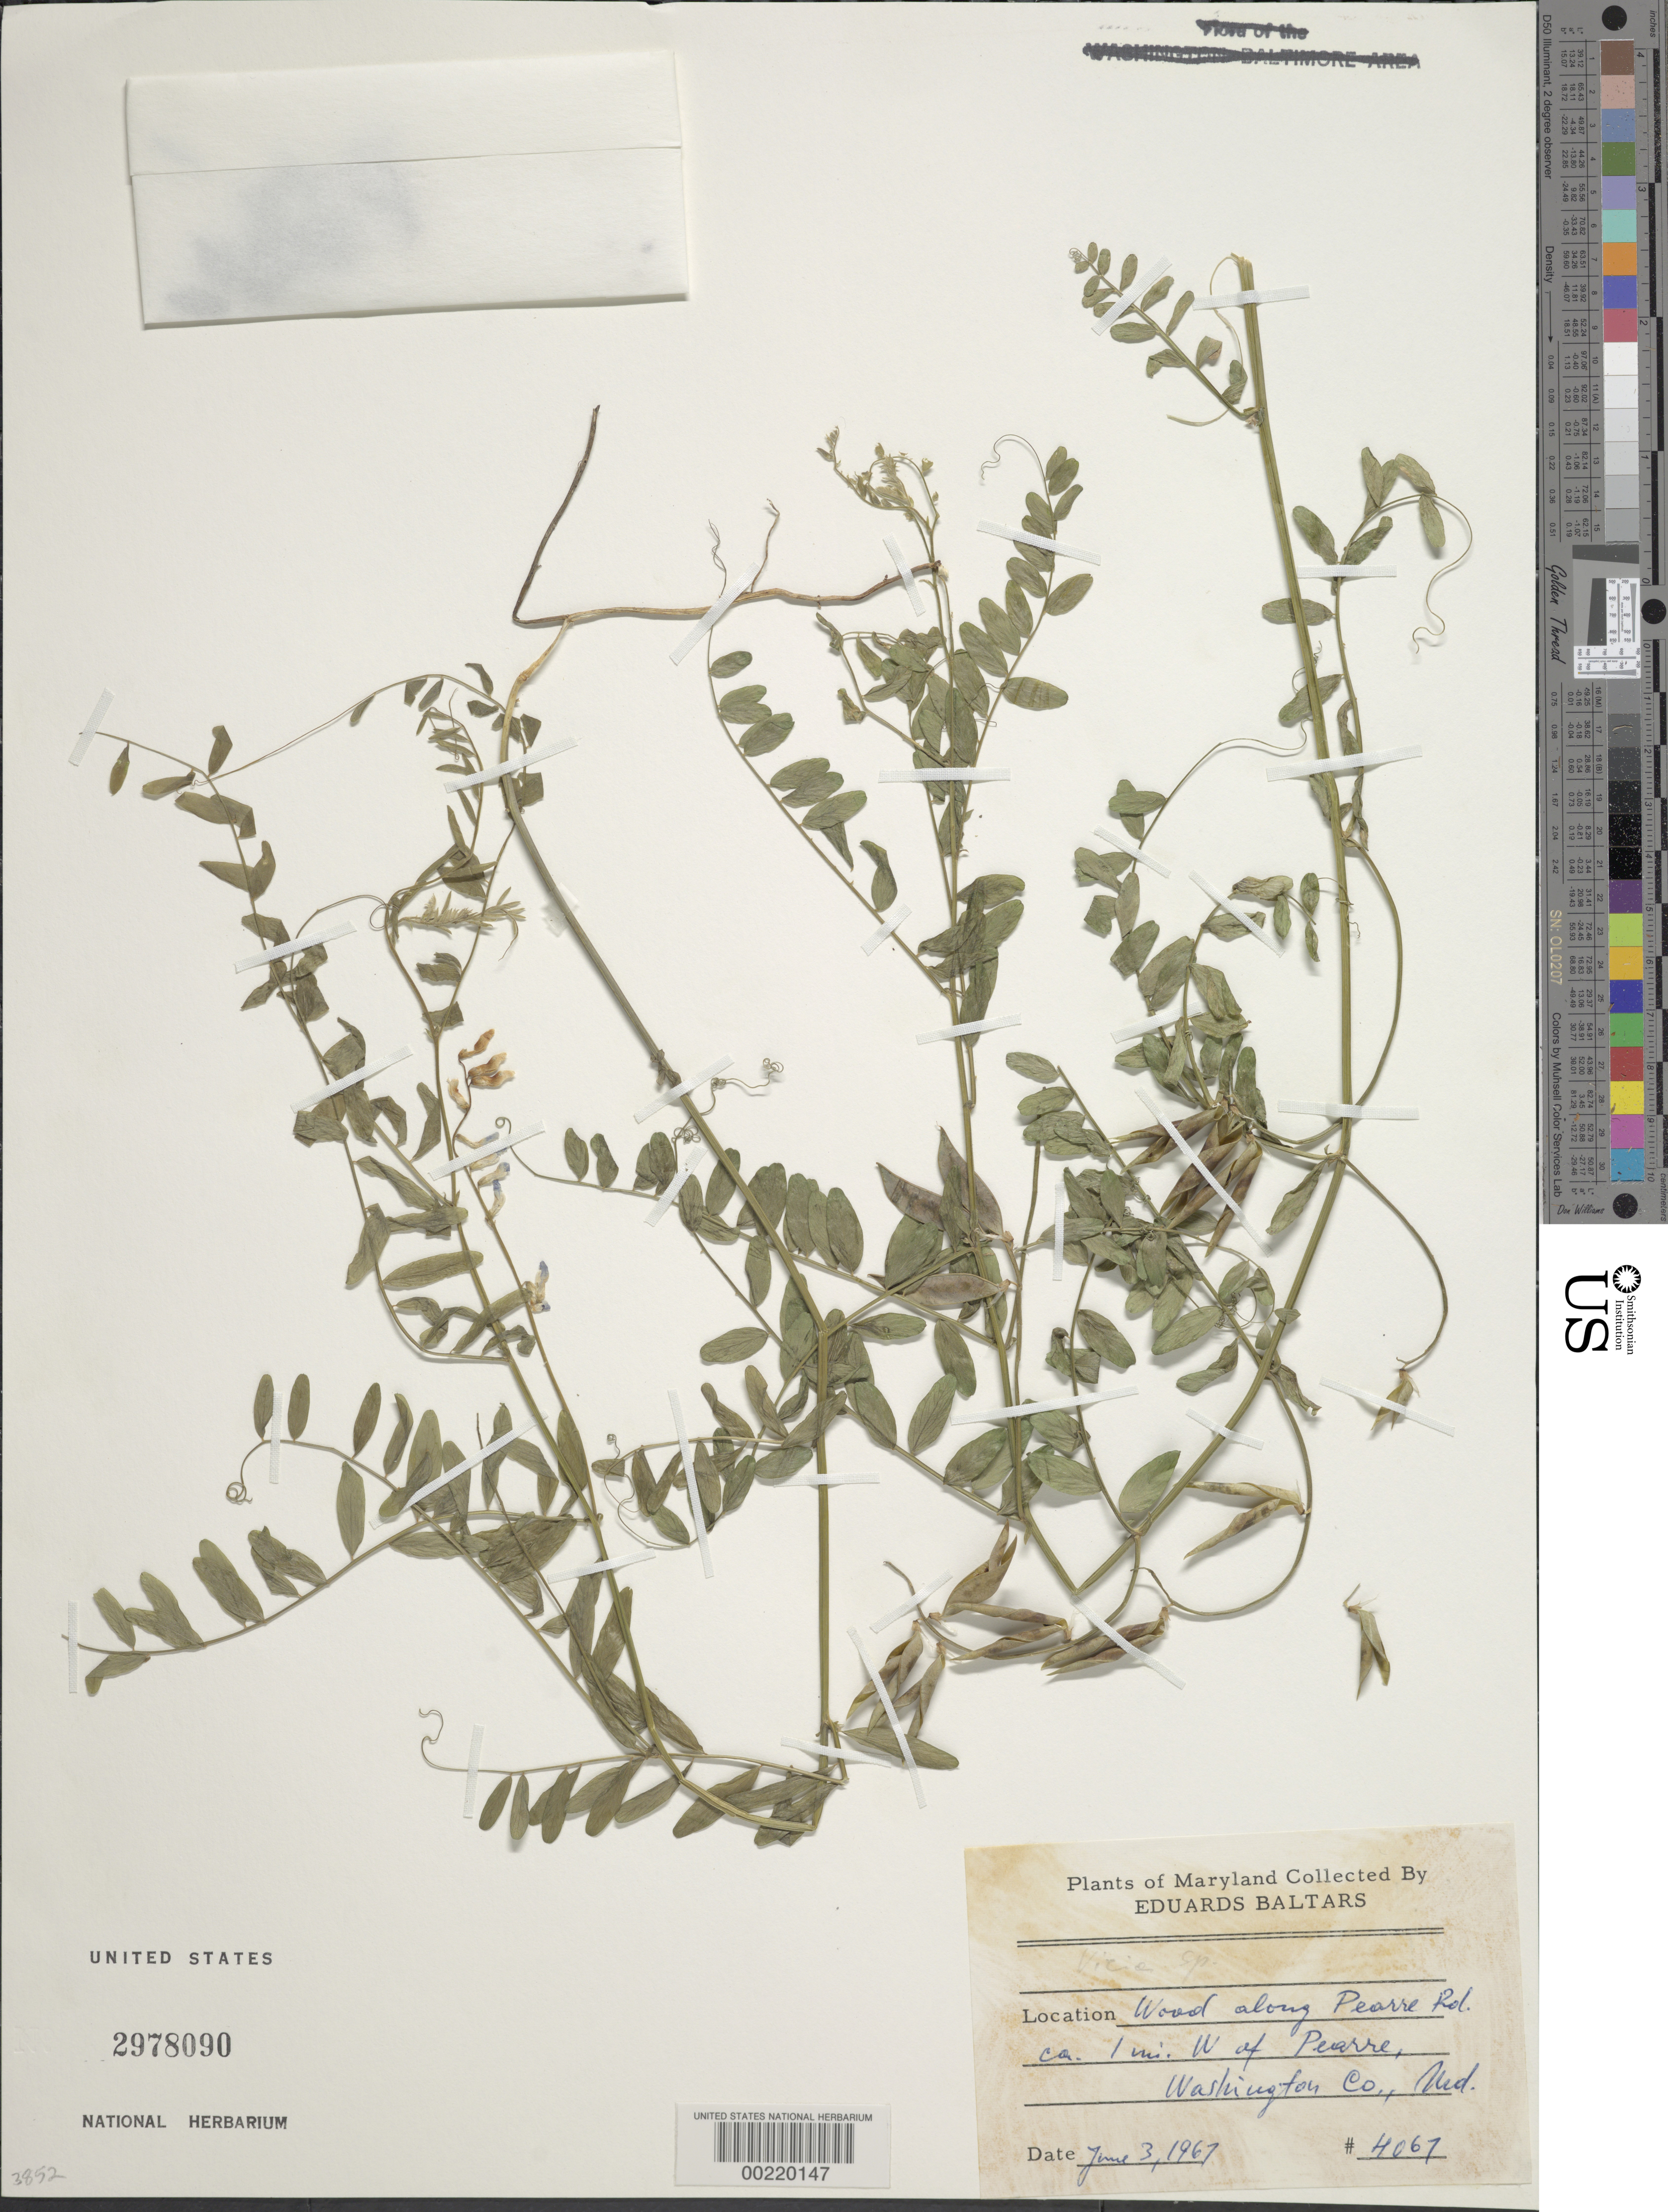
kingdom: Plantae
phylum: Tracheophyta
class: Magnoliopsida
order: Fabales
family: Fabaceae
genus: Vicia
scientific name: Vicia sp.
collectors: E. Baltars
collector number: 4067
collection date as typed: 03 Jun 1967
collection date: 1967-06-03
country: United States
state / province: Maryland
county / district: Washington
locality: Pearre road, west of pearre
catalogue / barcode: US 2978090